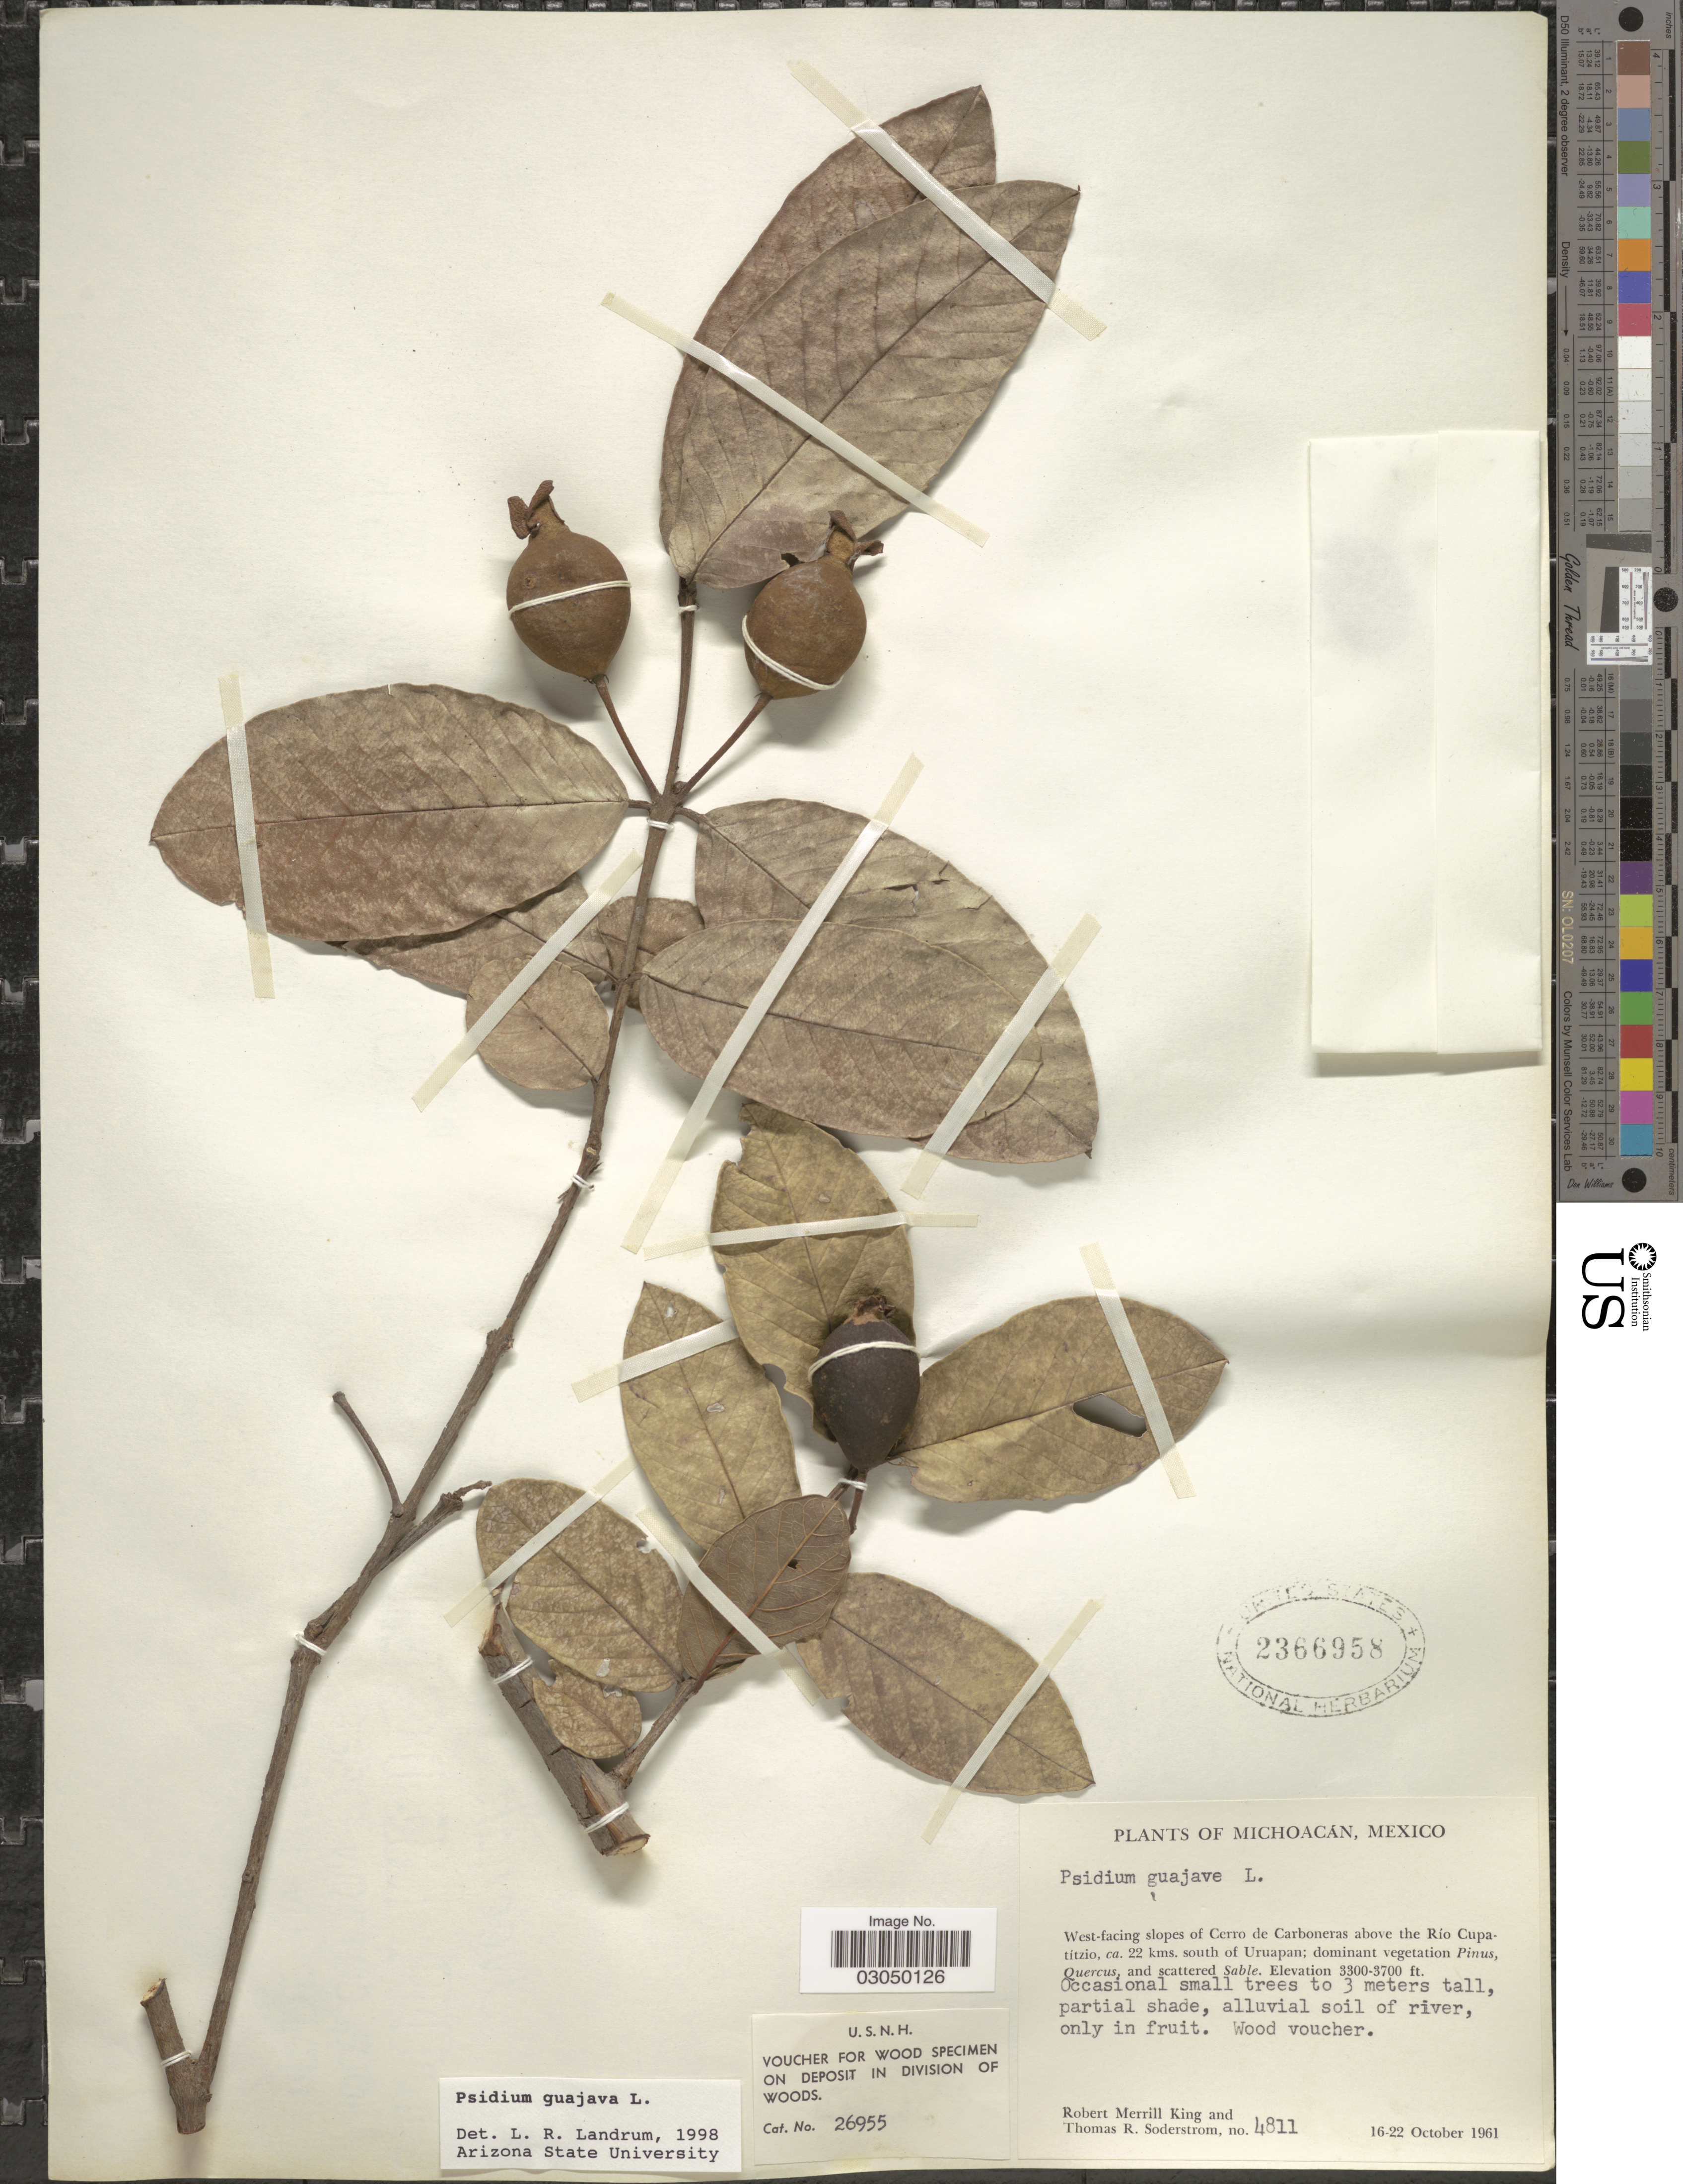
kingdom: Plantae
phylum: Tracheophyta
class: Magnoliopsida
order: Myrtales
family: Myrtaceae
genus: Psidium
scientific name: Psidium guajava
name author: L.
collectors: R. M. King & T. R. Soderstrom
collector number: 4811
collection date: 1961-10-16/1961-10-22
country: Mexico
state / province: Michoacán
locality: West-facing slopes of Cerro de Carboneras above the Río Cupatítzio, ca. 22 kms. south of Uruapan.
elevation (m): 1006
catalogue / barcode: US 2366958